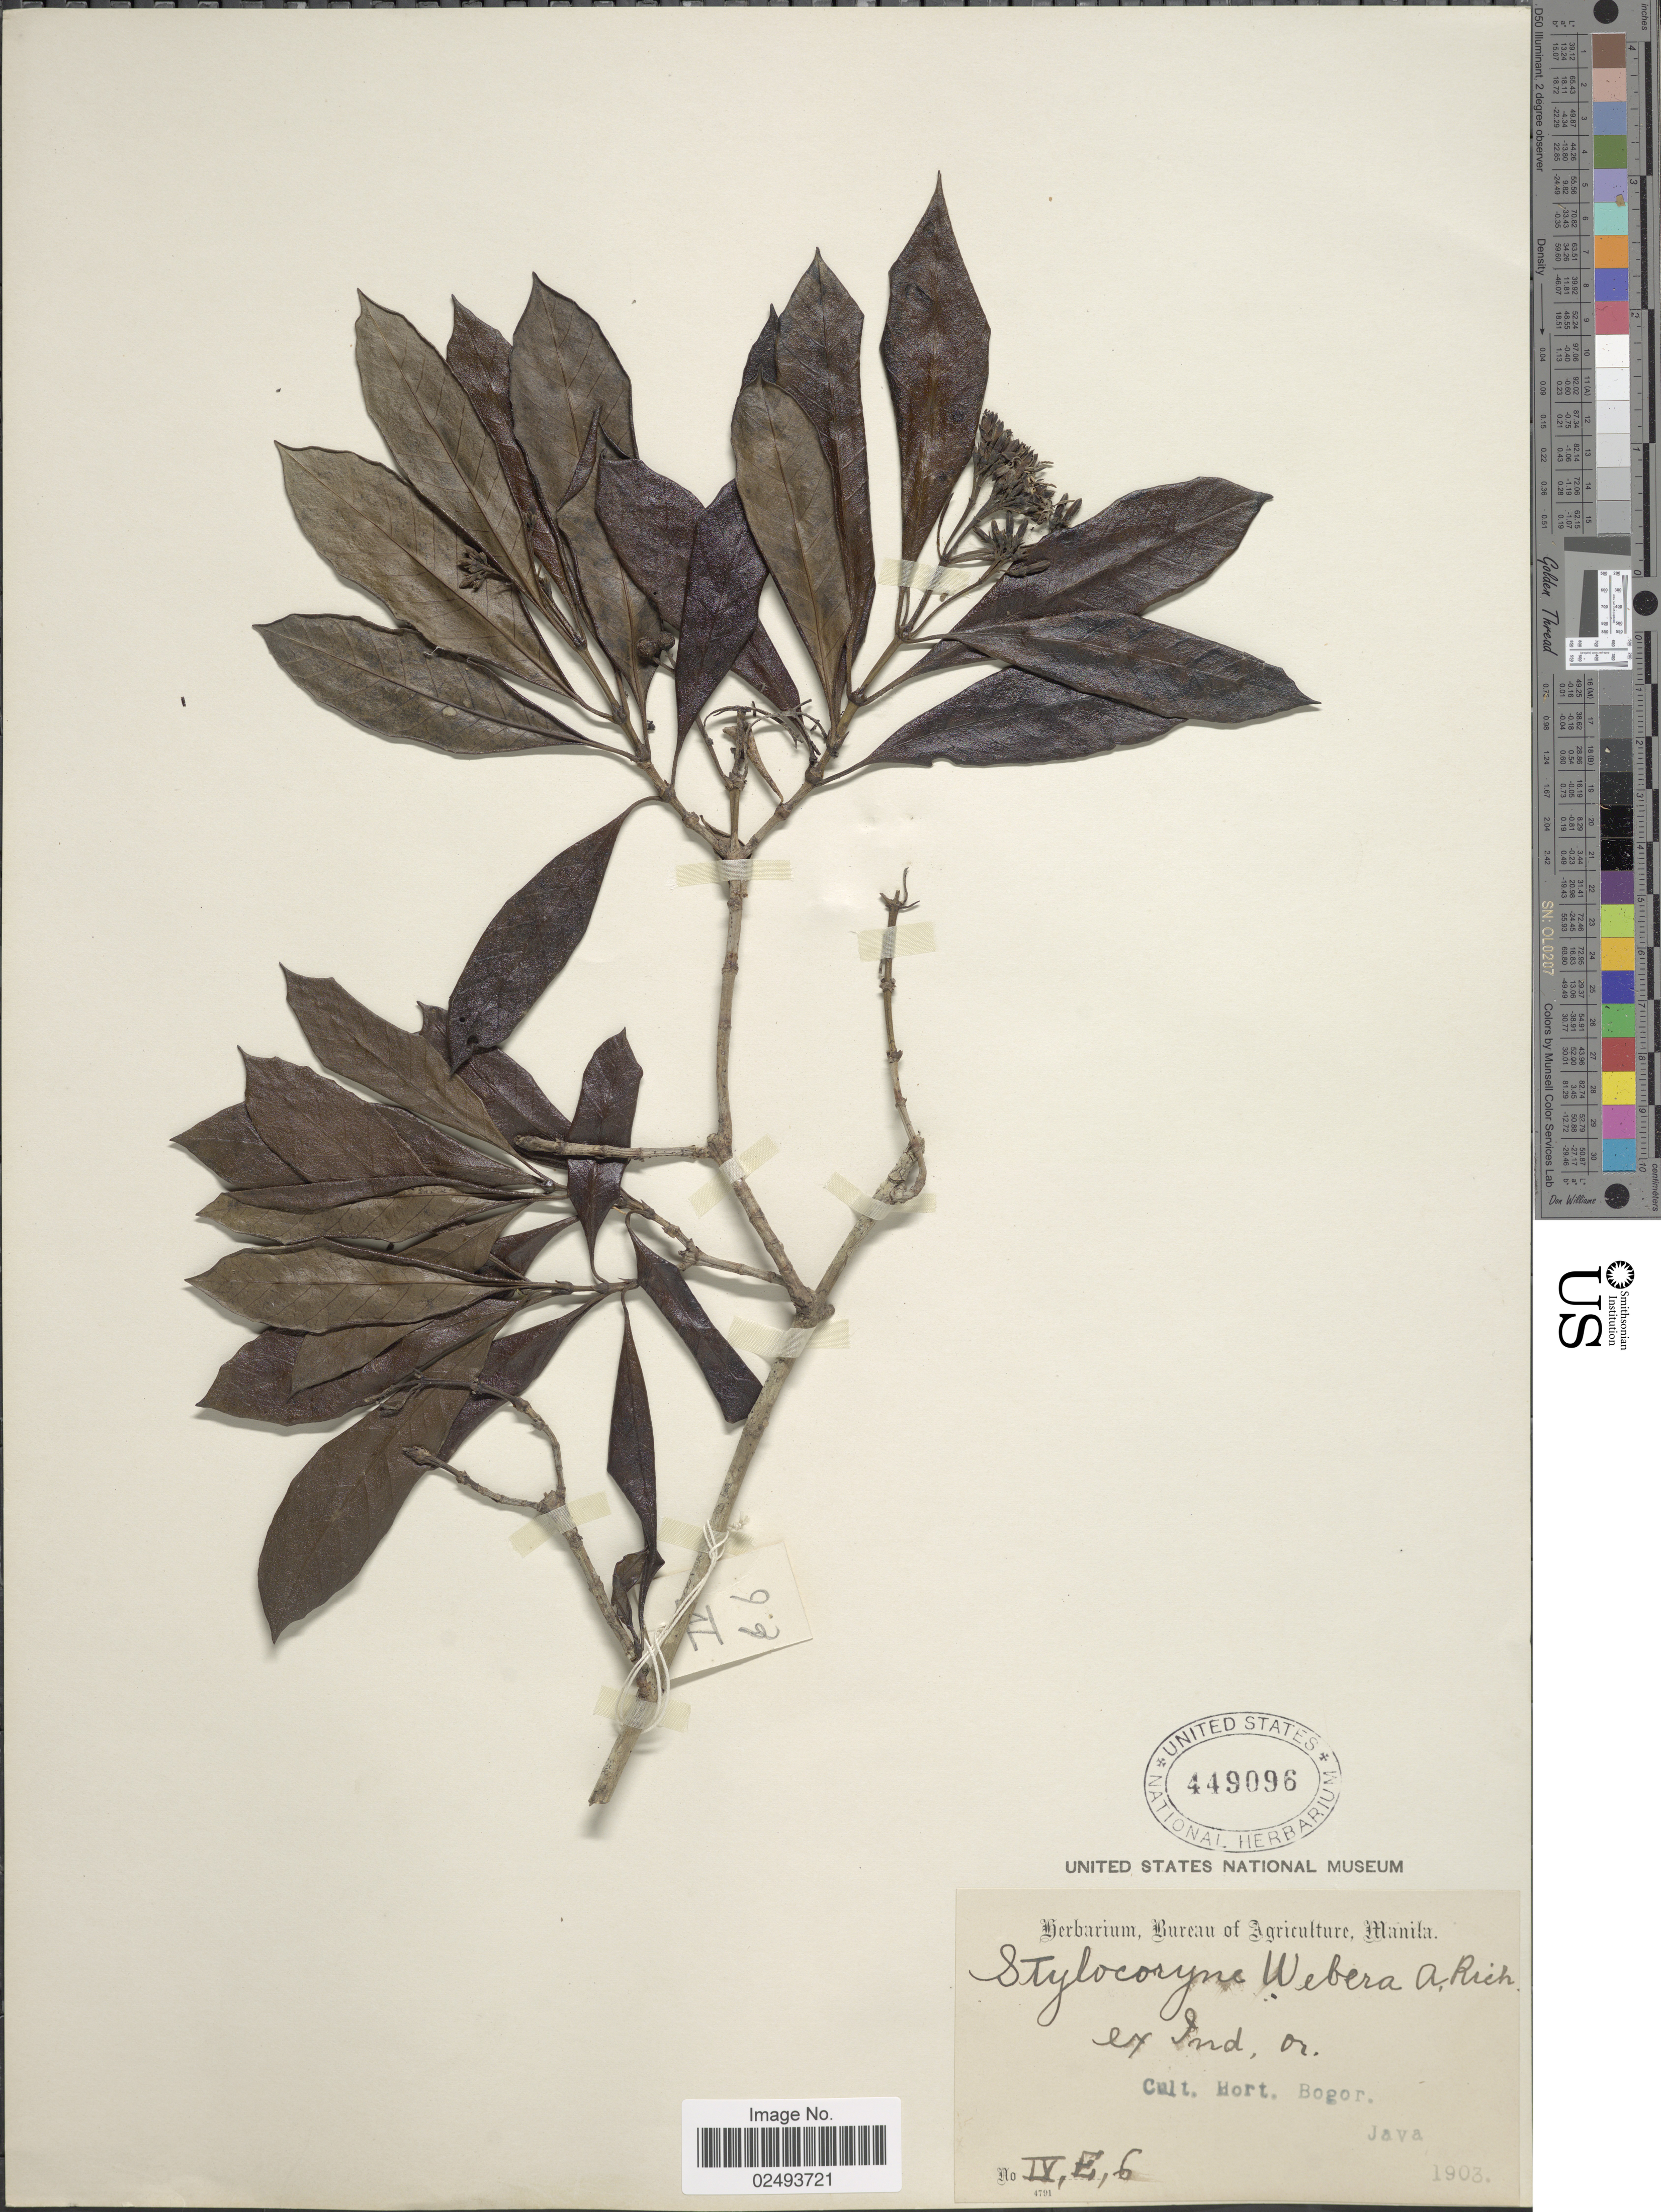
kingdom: Plantae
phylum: Tracheophyta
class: Magnoliopsida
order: Gentianales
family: Rubiaceae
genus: Tarenna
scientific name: Tarenna asiatica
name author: (L.) Kuntze ex K. Schum.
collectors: ex herb. Bureau of Science Manila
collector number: IV E 6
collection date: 1903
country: Indonesia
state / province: Java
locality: Cult. Hort. Bogor., Java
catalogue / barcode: US 449096